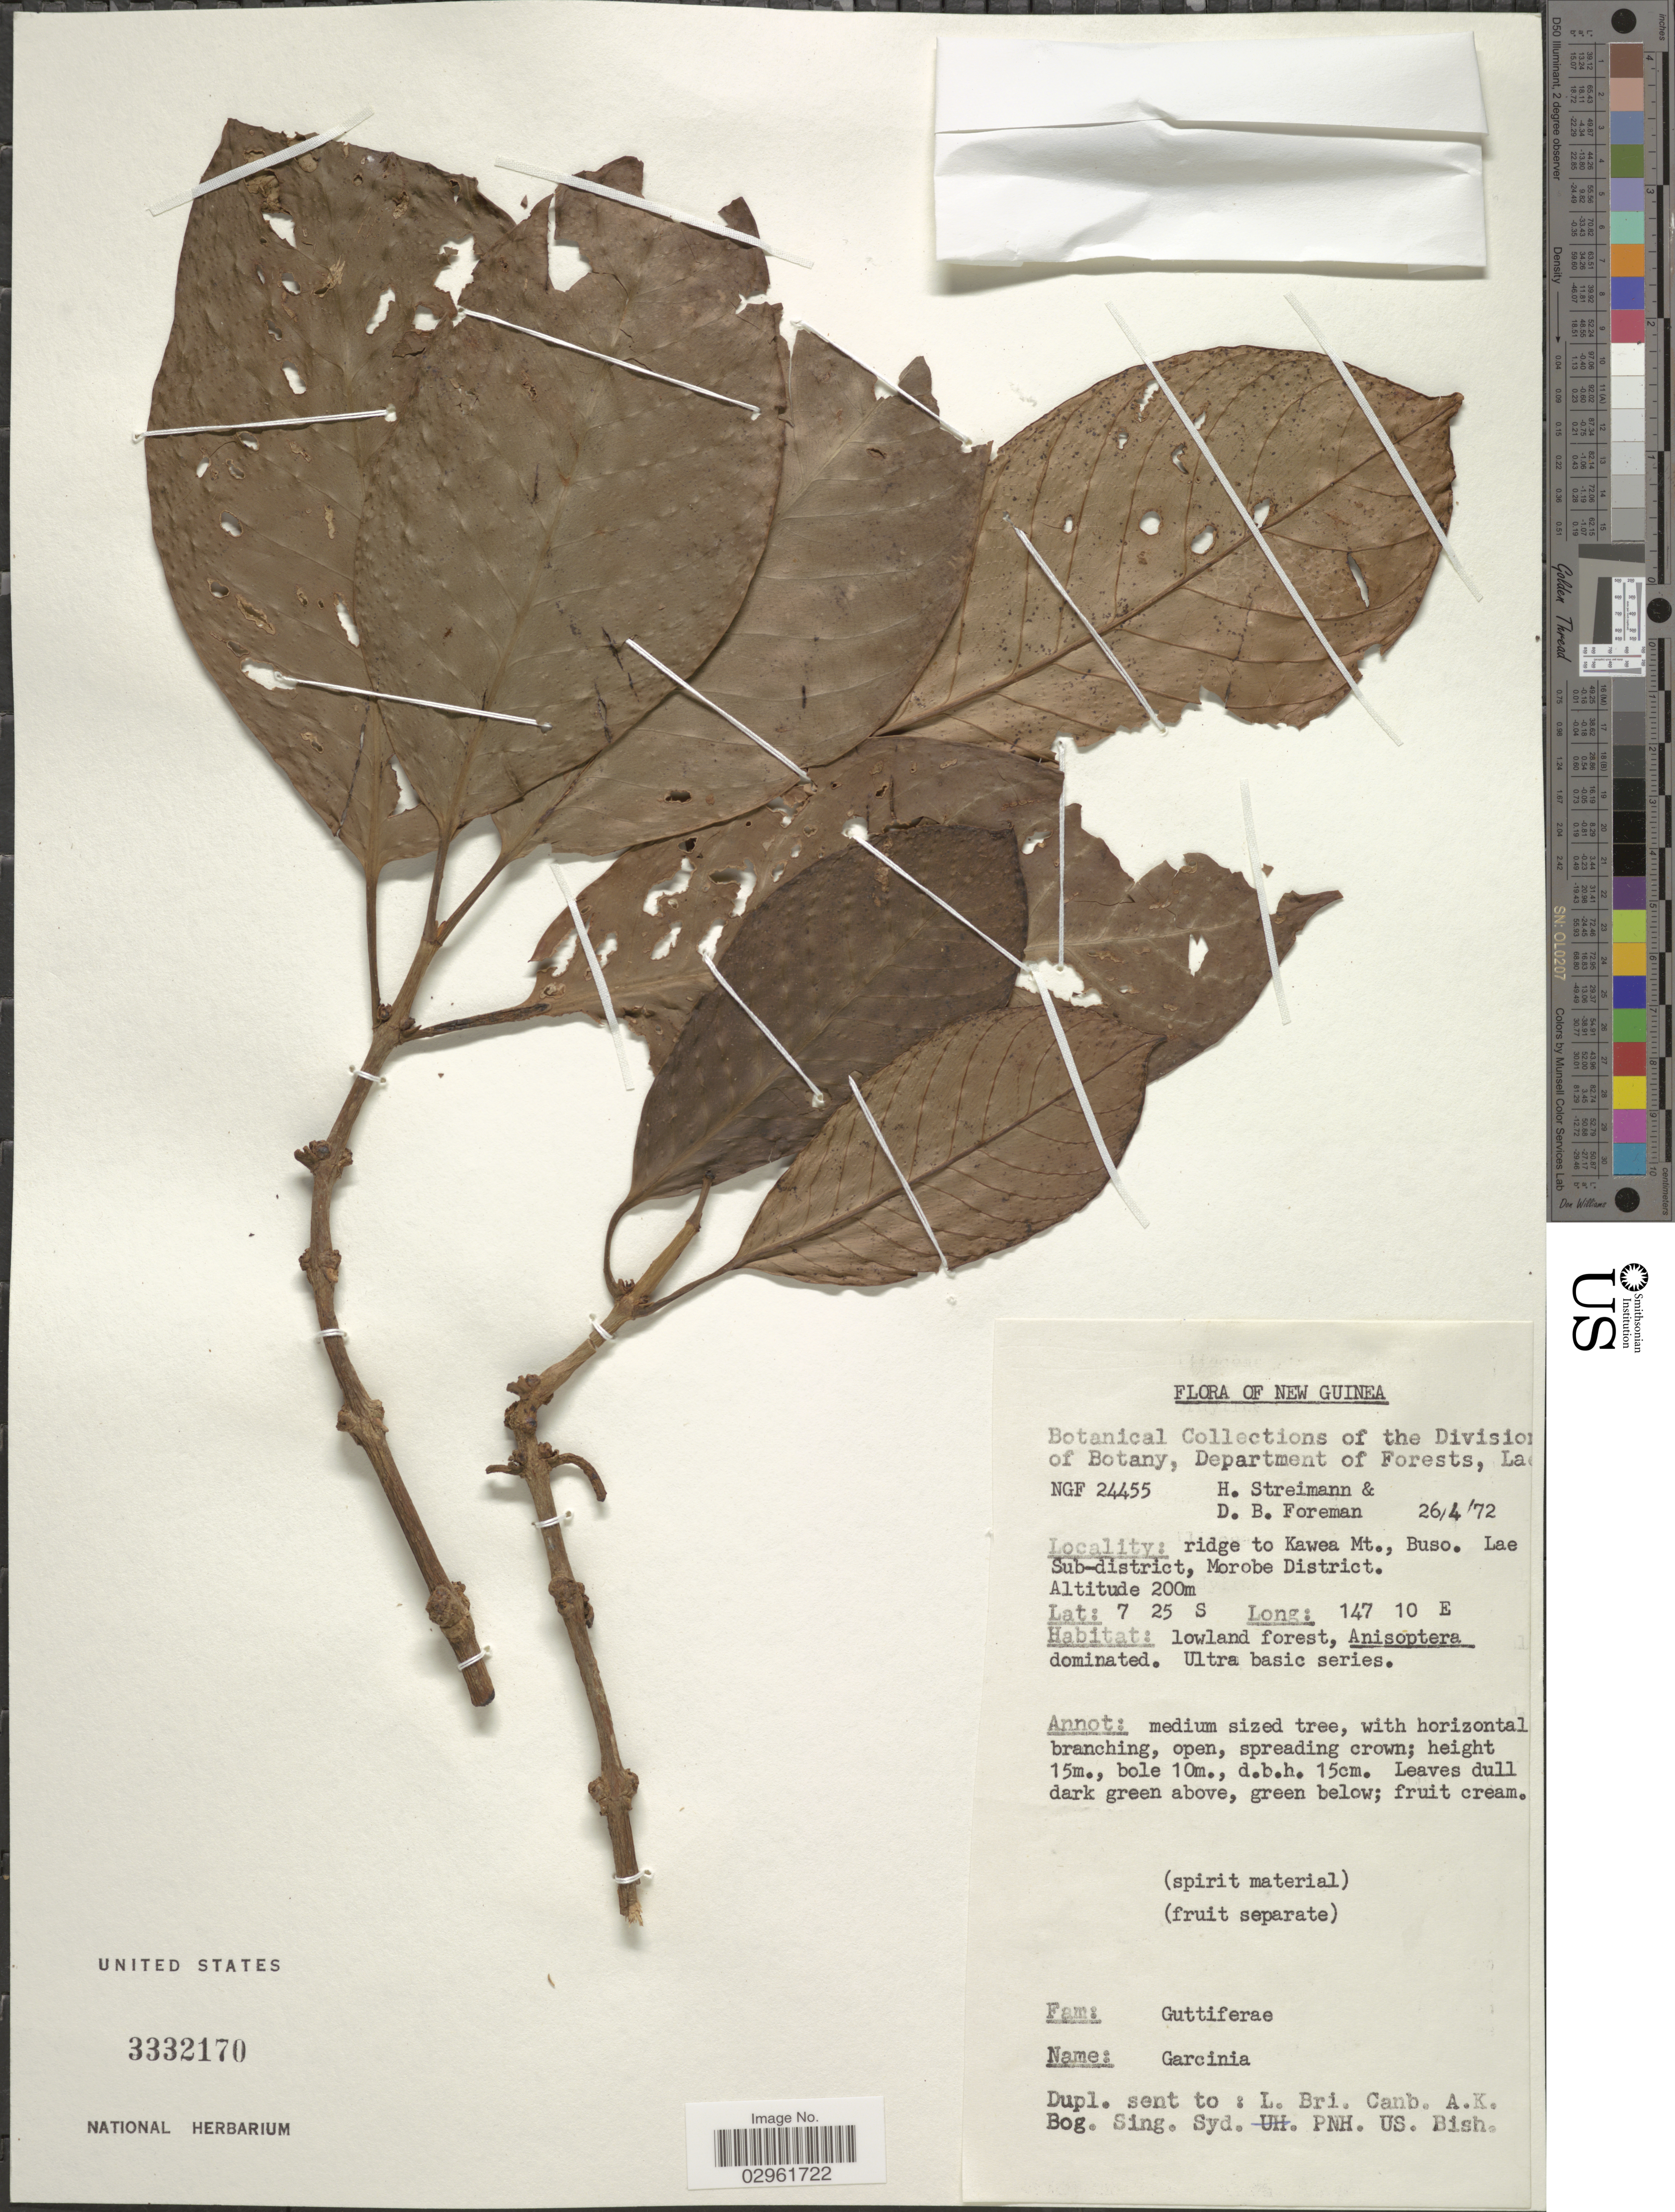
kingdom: Plantae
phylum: Tracheophyta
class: Magnoliopsida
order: Malpighiales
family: Clusiaceae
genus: Garcinia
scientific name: Garcinia sp.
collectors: H. Streimann & D. Foreman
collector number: NGF24455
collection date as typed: Transcribed d/m/y: 26/4/72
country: Papua New Guinea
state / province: Morobe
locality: New Guinea. Ridge to Kawea Mt., Buso. Lae Sub-district, Morobe District.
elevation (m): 200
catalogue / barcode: US 3332170